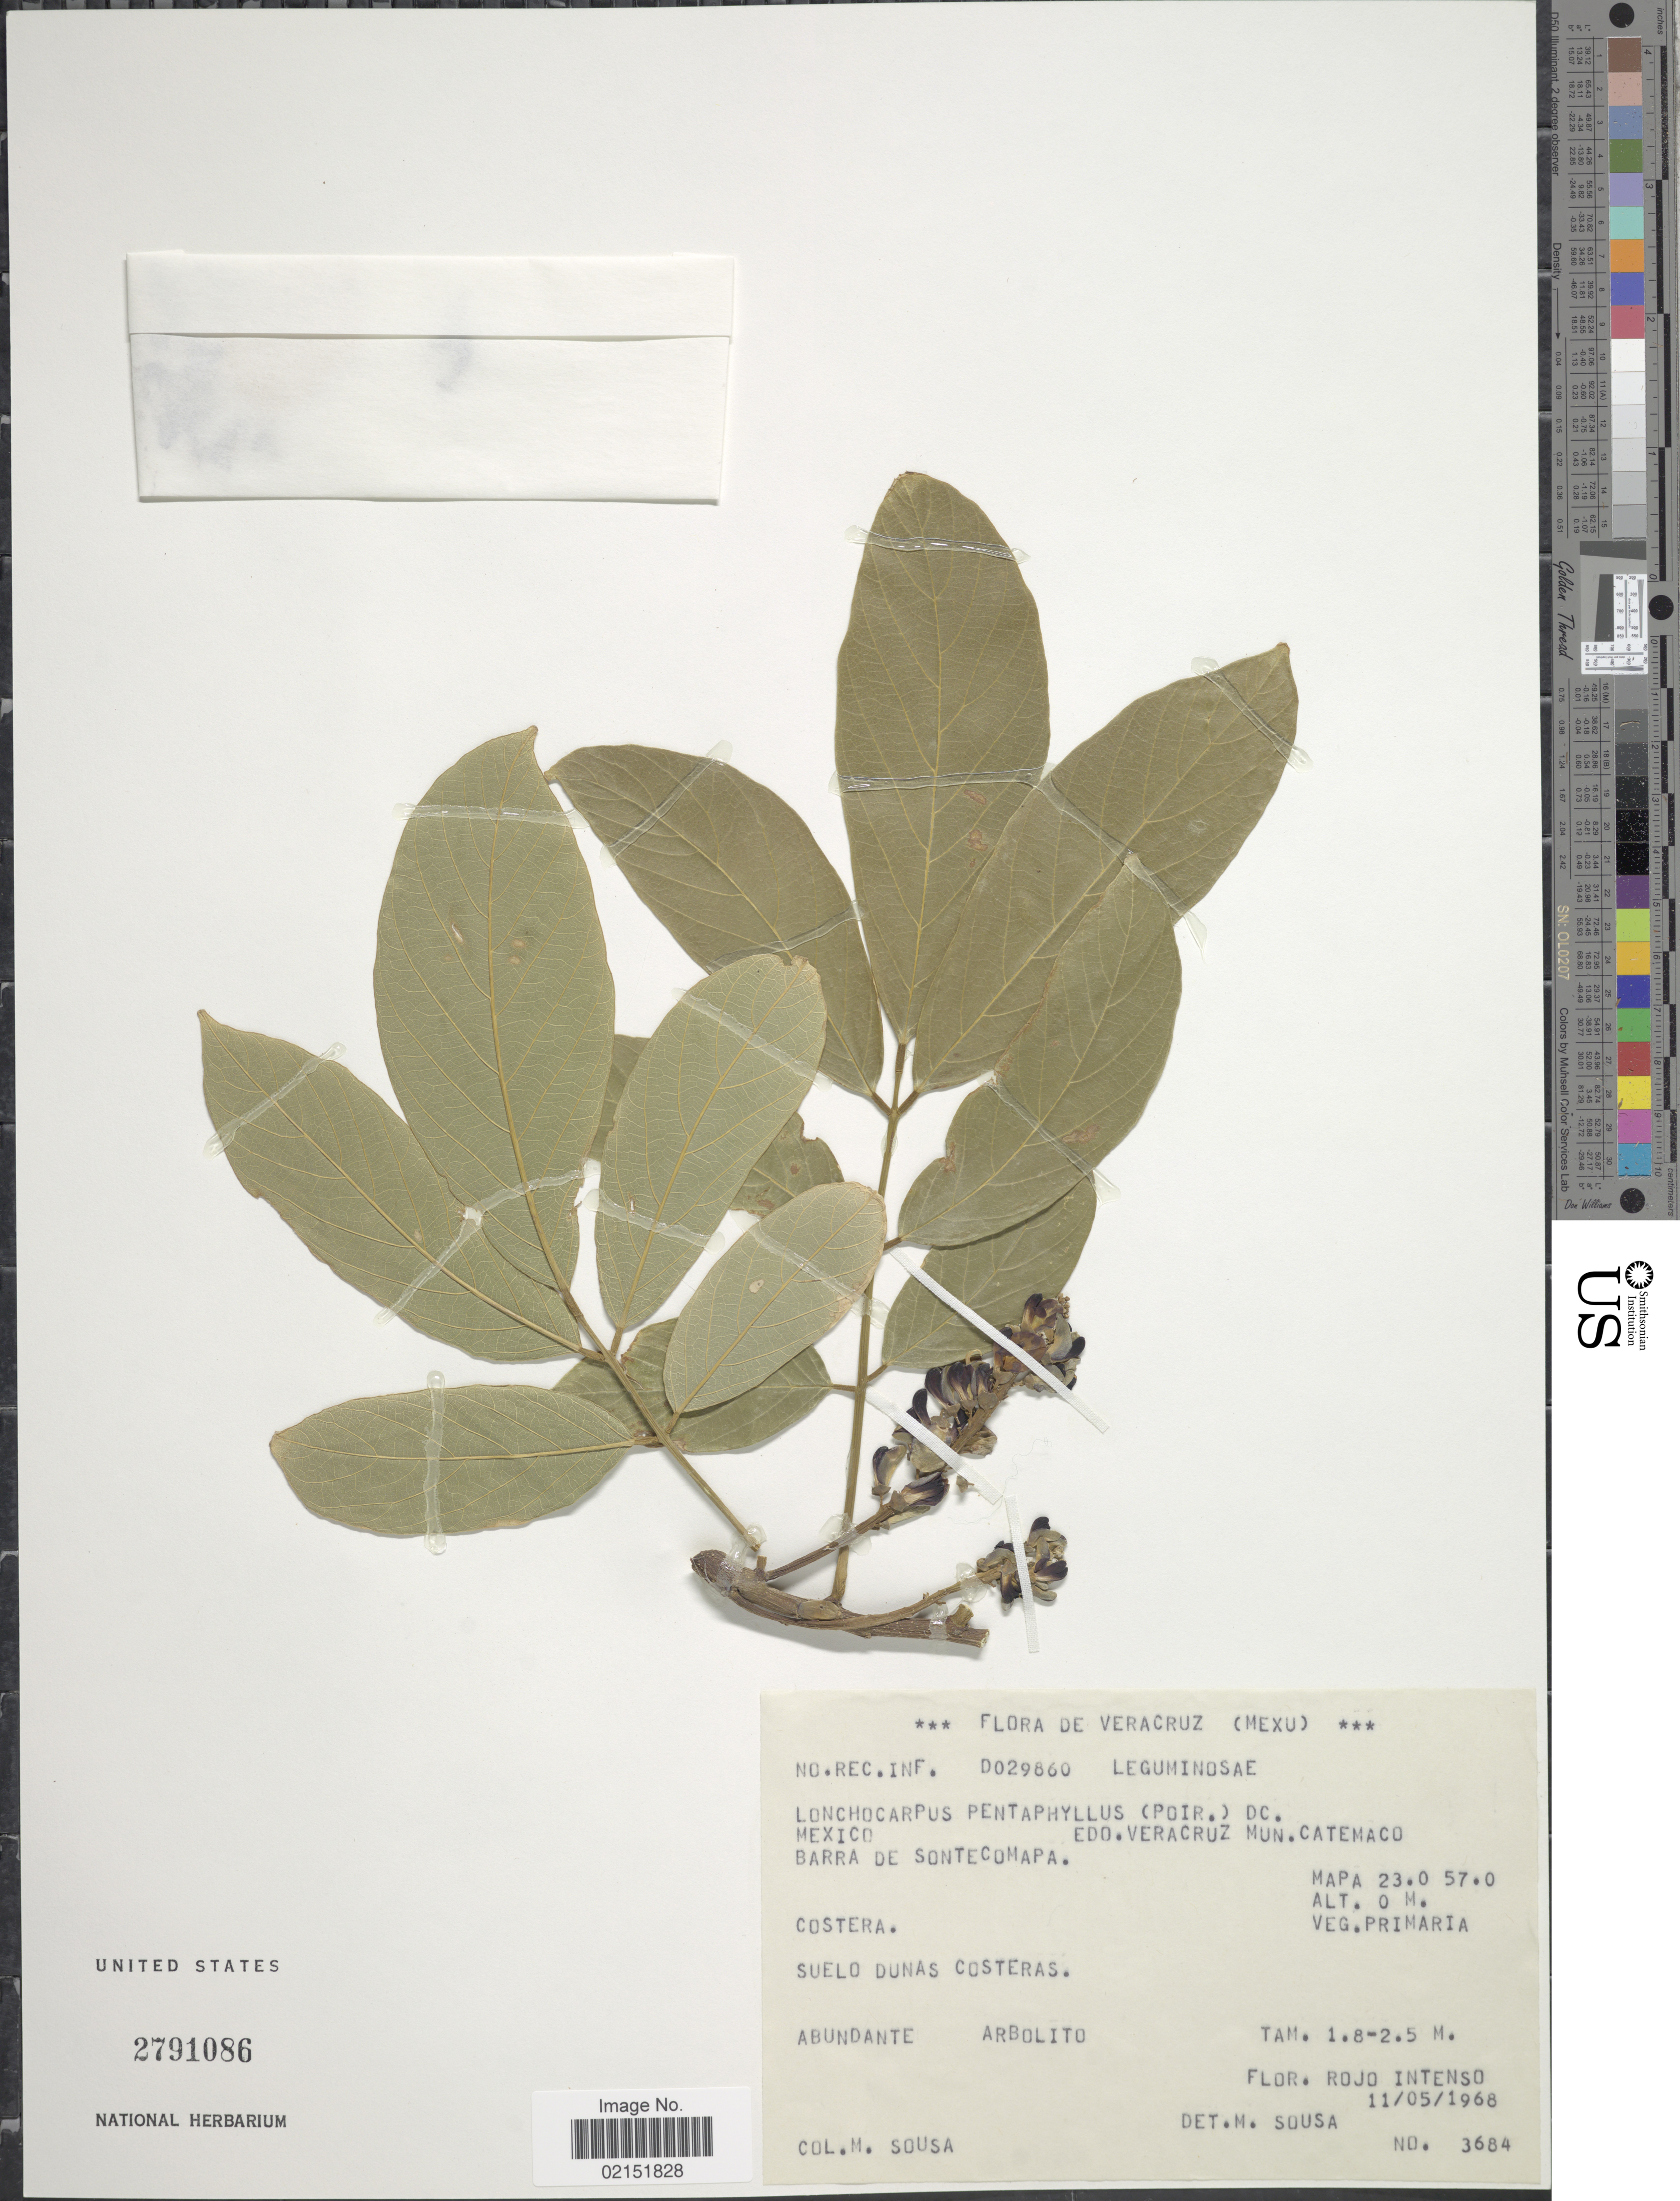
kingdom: Plantae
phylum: Tracheophyta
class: Magnoliopsida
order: Fabales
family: Fabaceae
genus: Lonchocarpus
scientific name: Lonchocarpus pentaphyllus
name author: (Poir.) DC.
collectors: M. Sousa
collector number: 3684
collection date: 1968-05-11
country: Mexico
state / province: Veracruz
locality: Veracruz, Mun. Catemaco, Barra de Sontecomapa, Veg. Primaria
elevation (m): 0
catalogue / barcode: US 2791086